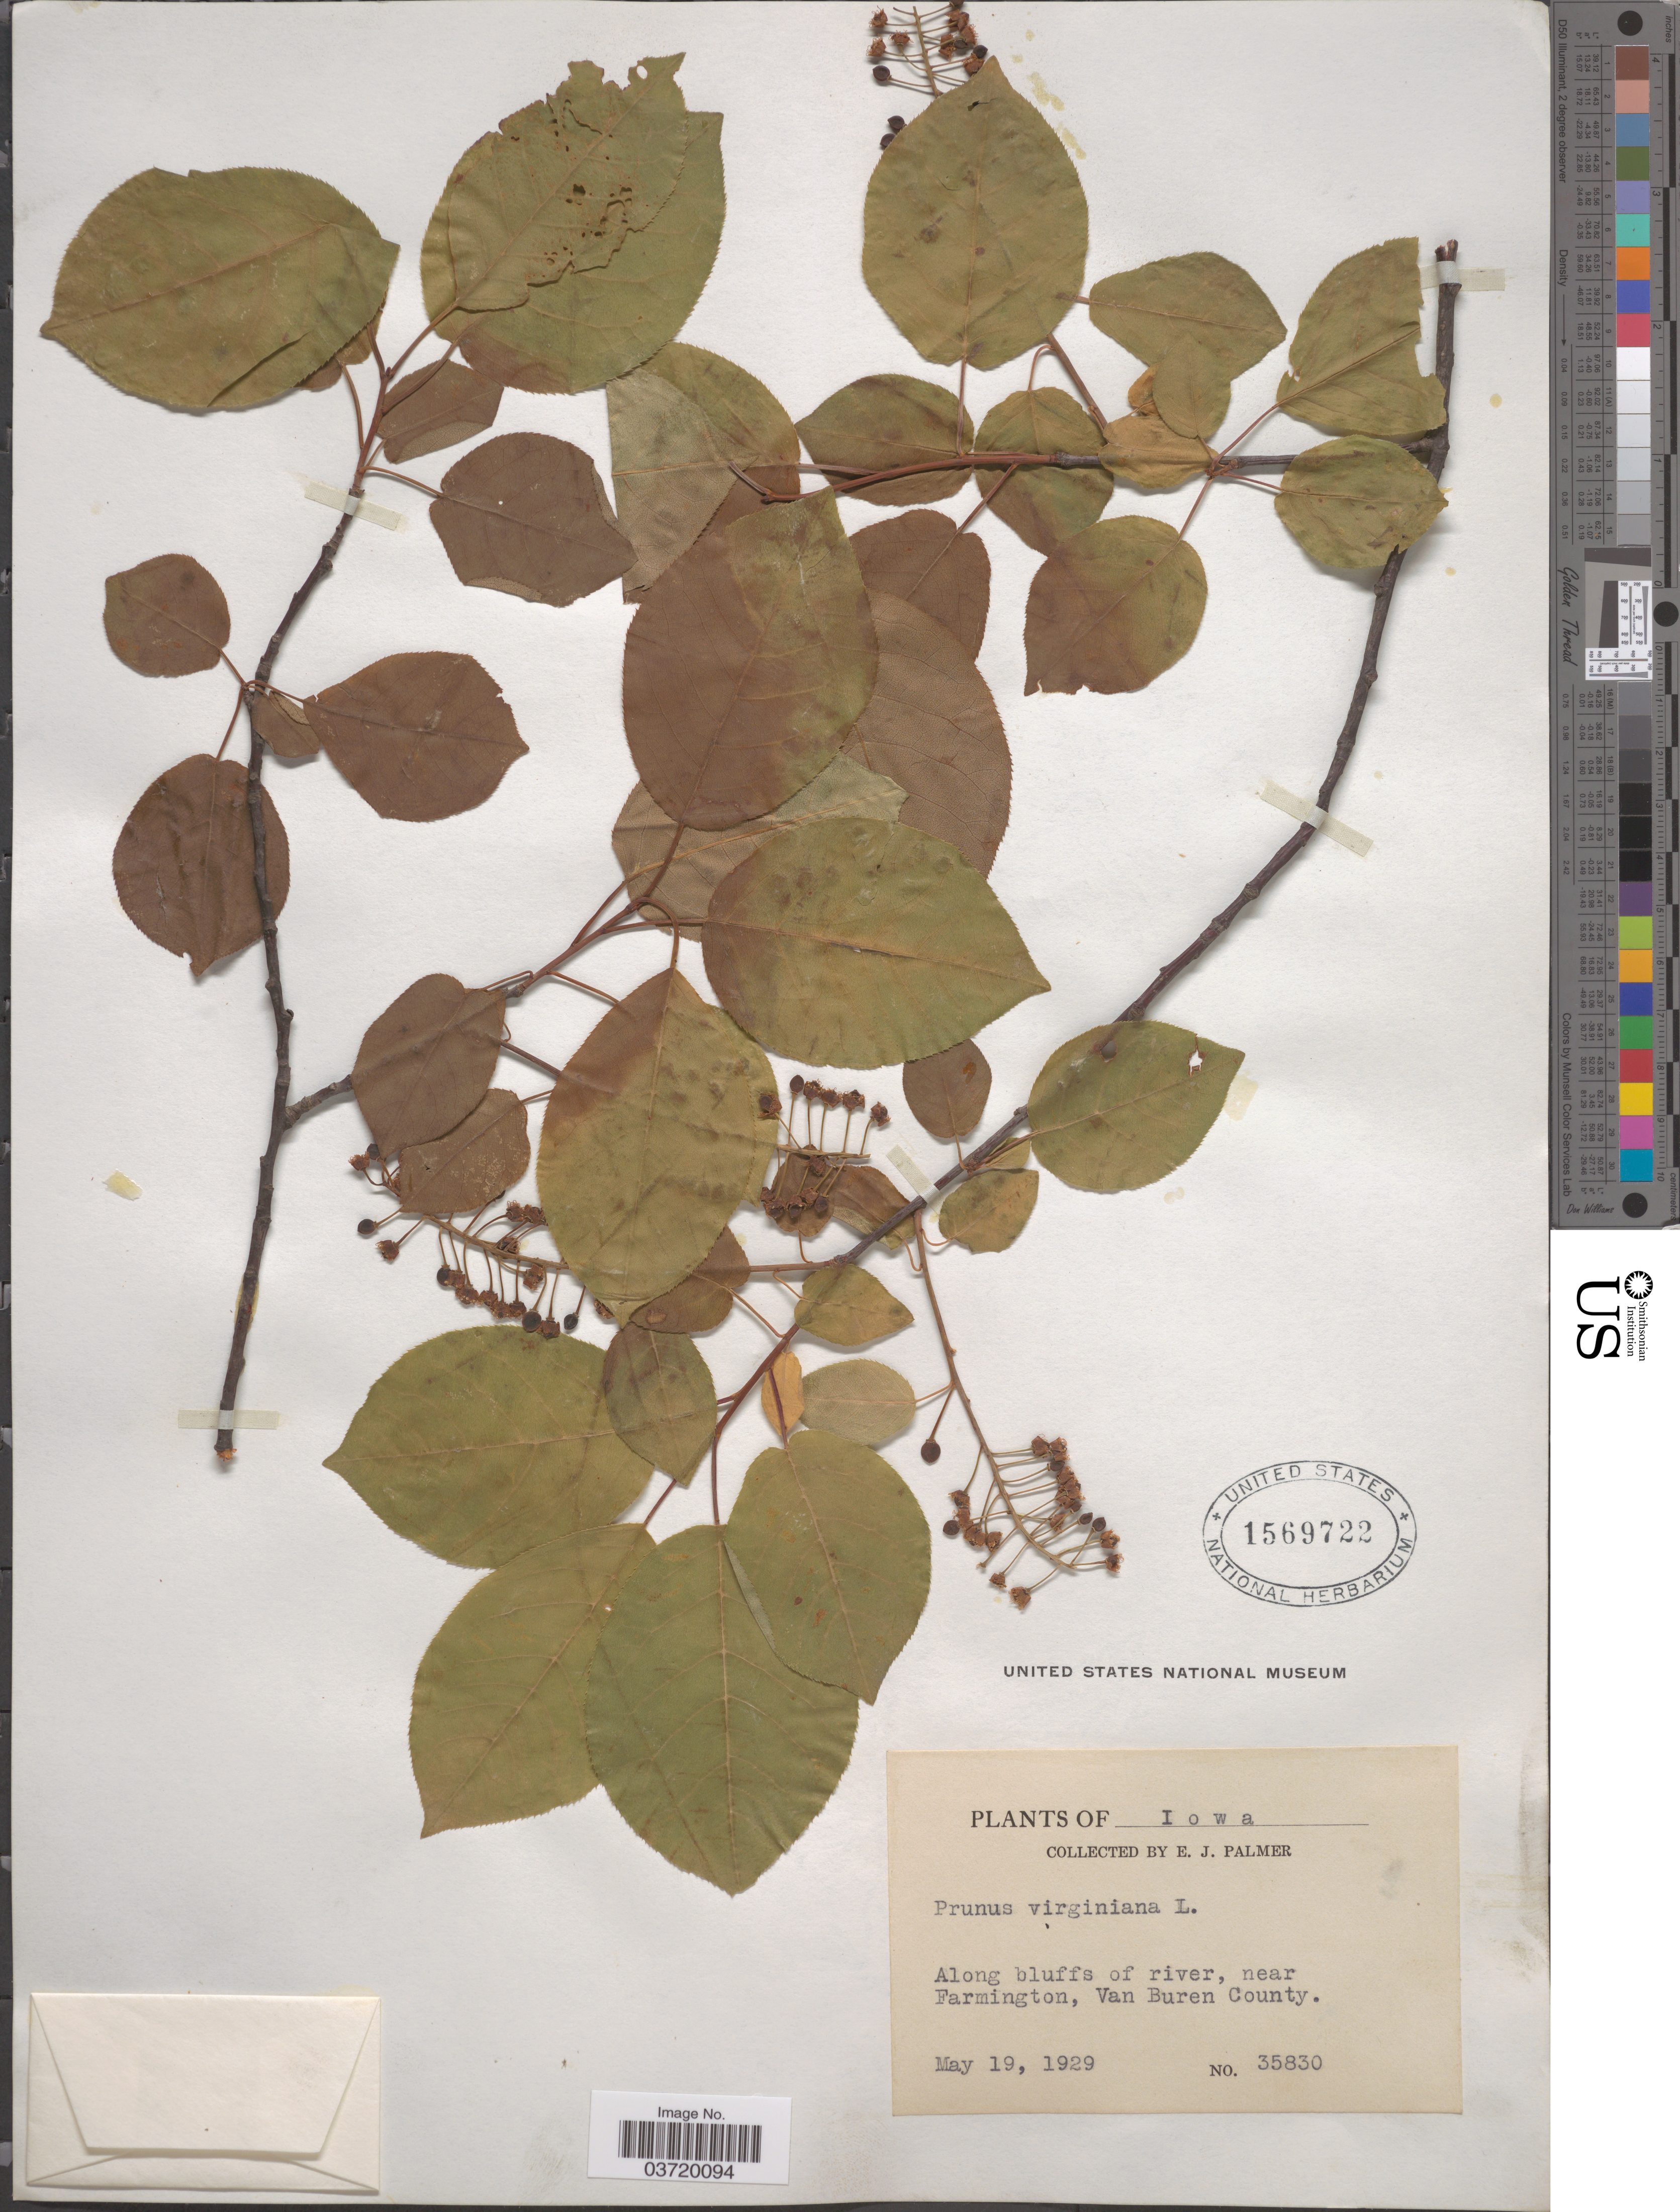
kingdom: Plantae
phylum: Tracheophyta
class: Magnoliopsida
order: Rosales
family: Rosaceae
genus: Prunus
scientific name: Prunus virginiana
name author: L.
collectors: E. J. Palmer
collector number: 35830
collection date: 1929-05-19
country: United States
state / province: Iowa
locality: Along bluffs of river, near Farmington, Van Buren County.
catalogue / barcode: US 1569722